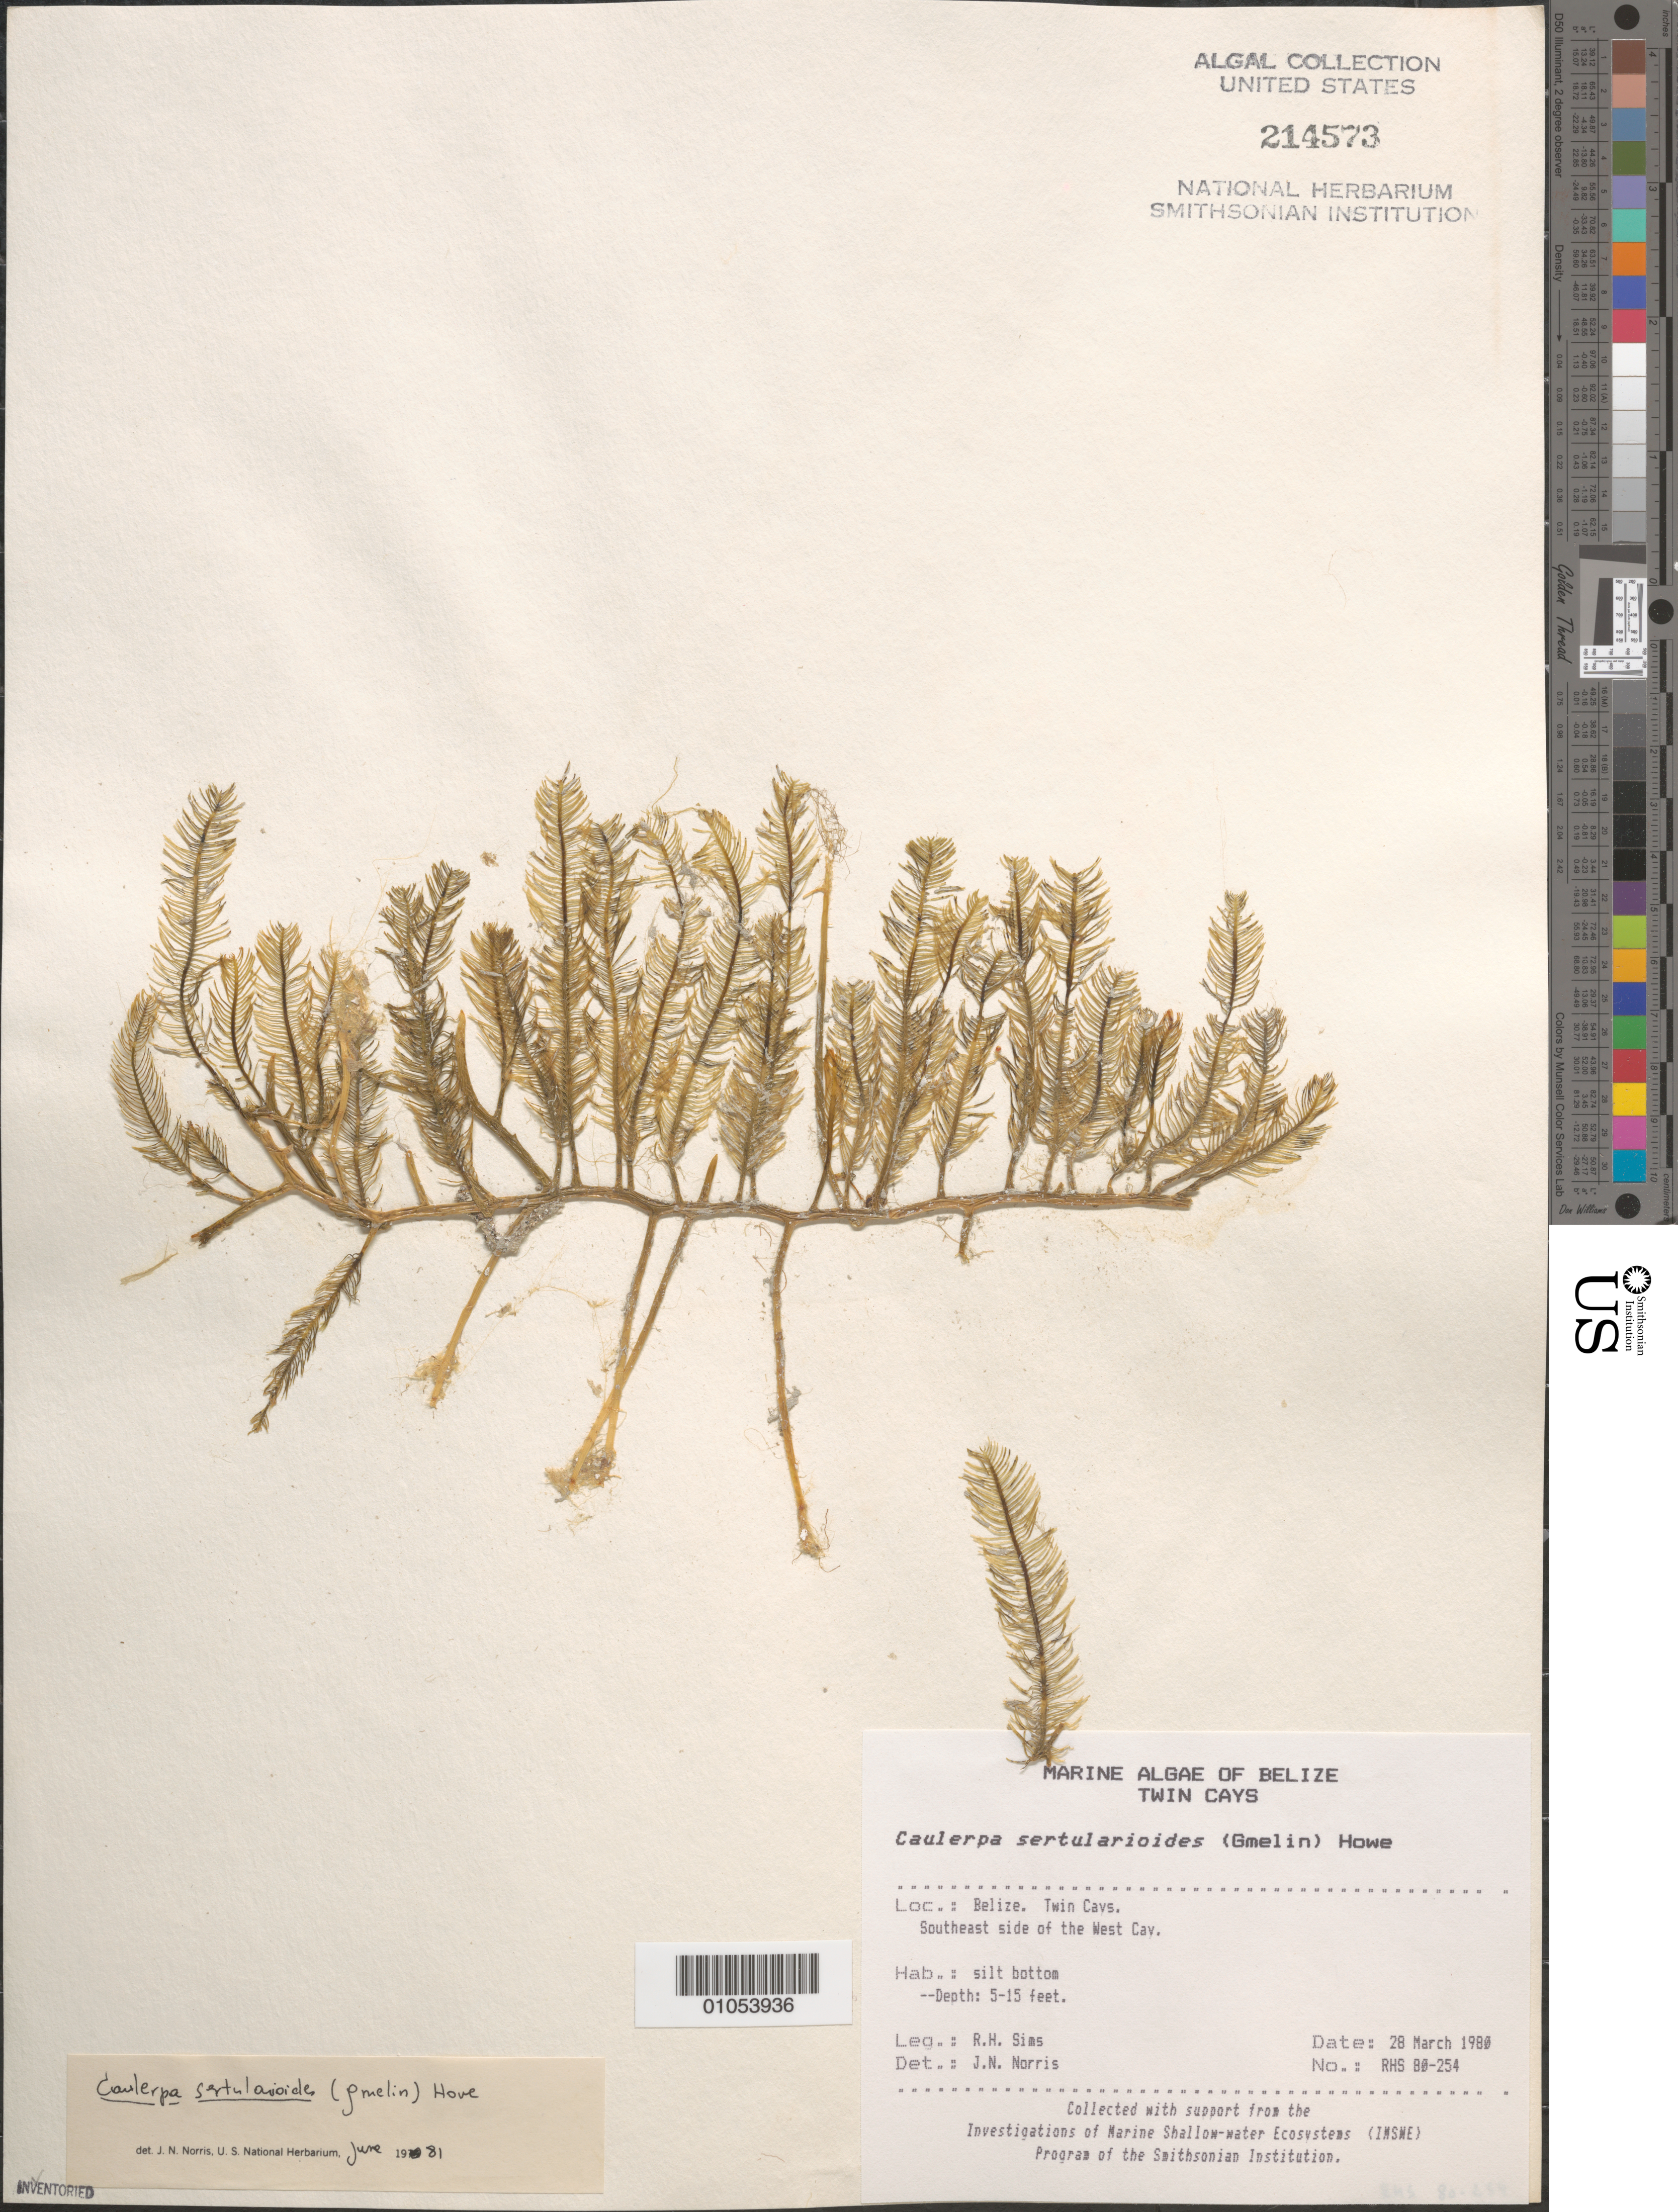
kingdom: Plantae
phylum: Chlorophyta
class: Ulvophyceae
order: Bryopsidales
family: Caulerpaceae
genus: Caulerpa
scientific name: Caulerpa sertularioides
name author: (S.G. Gmel.) M. Howe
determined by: Norris, James N.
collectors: R. H. Sims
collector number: RHS 80-254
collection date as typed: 28 Mar 1980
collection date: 1980-03-28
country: Belize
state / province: Stann Creek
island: West Cay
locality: Southeast of West Cay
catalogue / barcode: US 214573